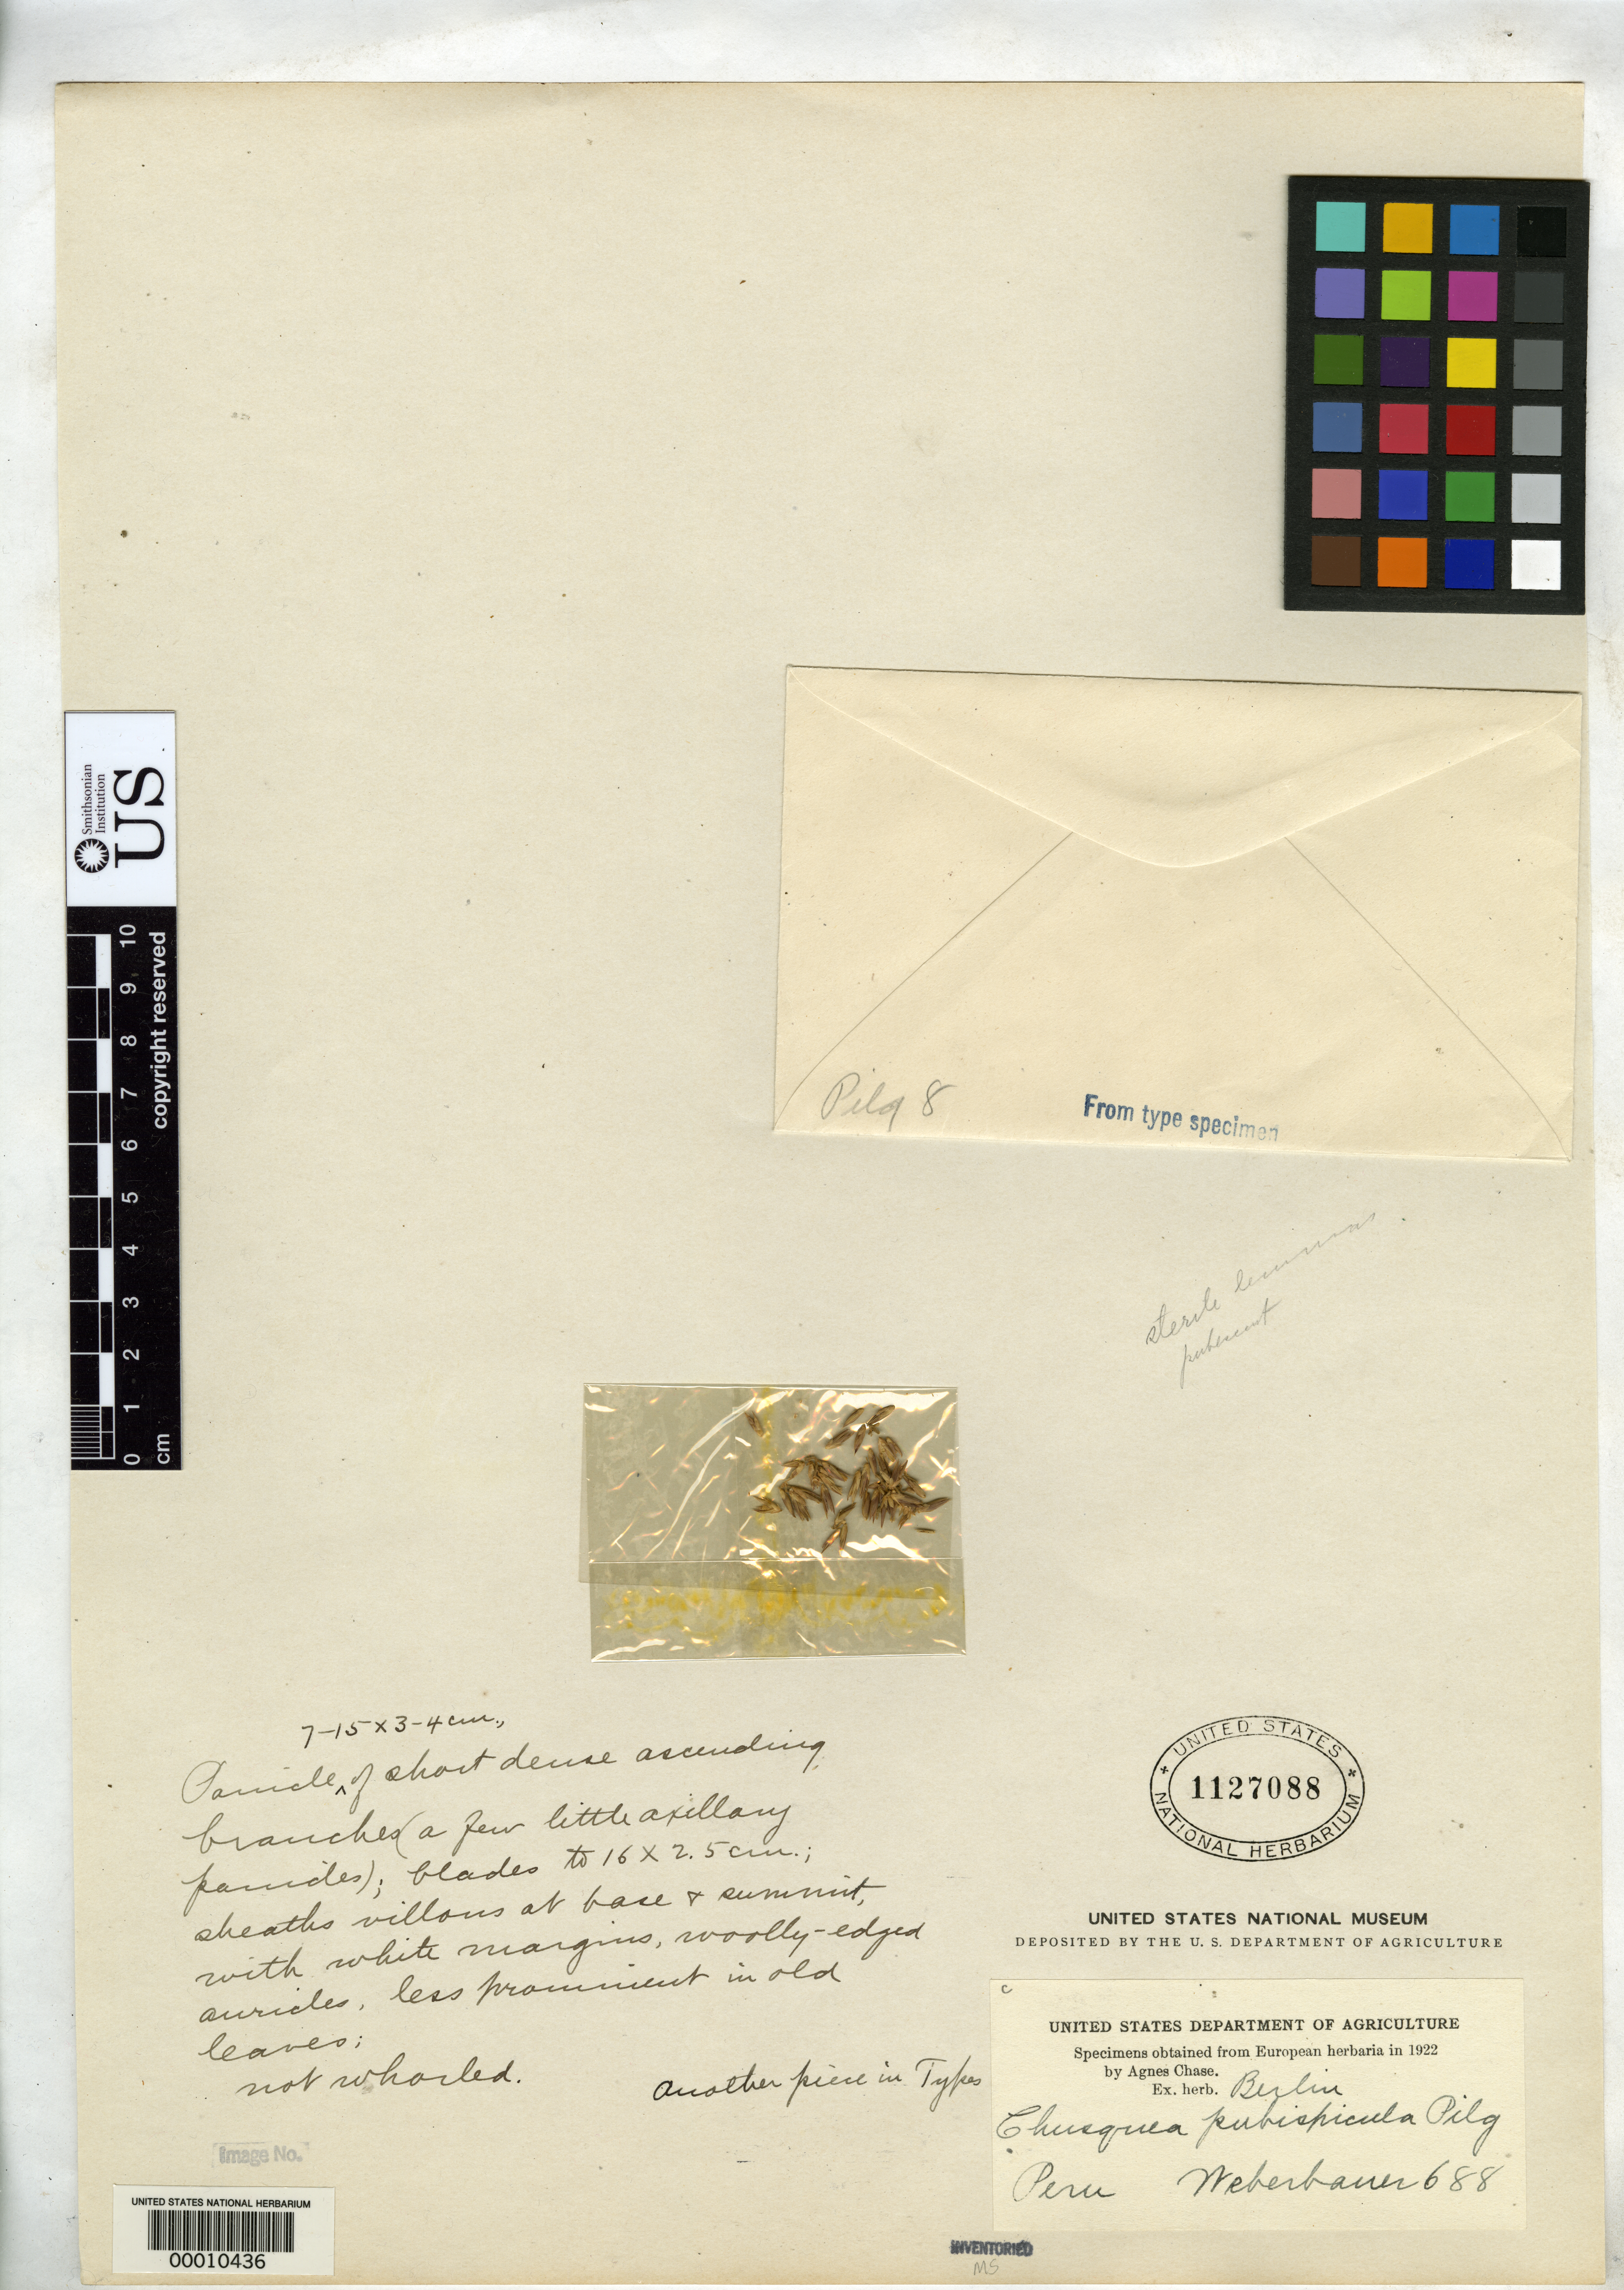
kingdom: Plantae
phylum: Tracheophyta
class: Liliopsida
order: Poales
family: Poaceae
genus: Chusquea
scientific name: Chusquea pubispicula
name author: Pilg.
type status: Type Fragment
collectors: A. Weberbauer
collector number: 688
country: Peru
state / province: San Martín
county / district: Mariscal Cáceres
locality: Rio Huallaga, margen Derecha del; Balsa Probana; dtto. Tocache Nuevo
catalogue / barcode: US 1127088